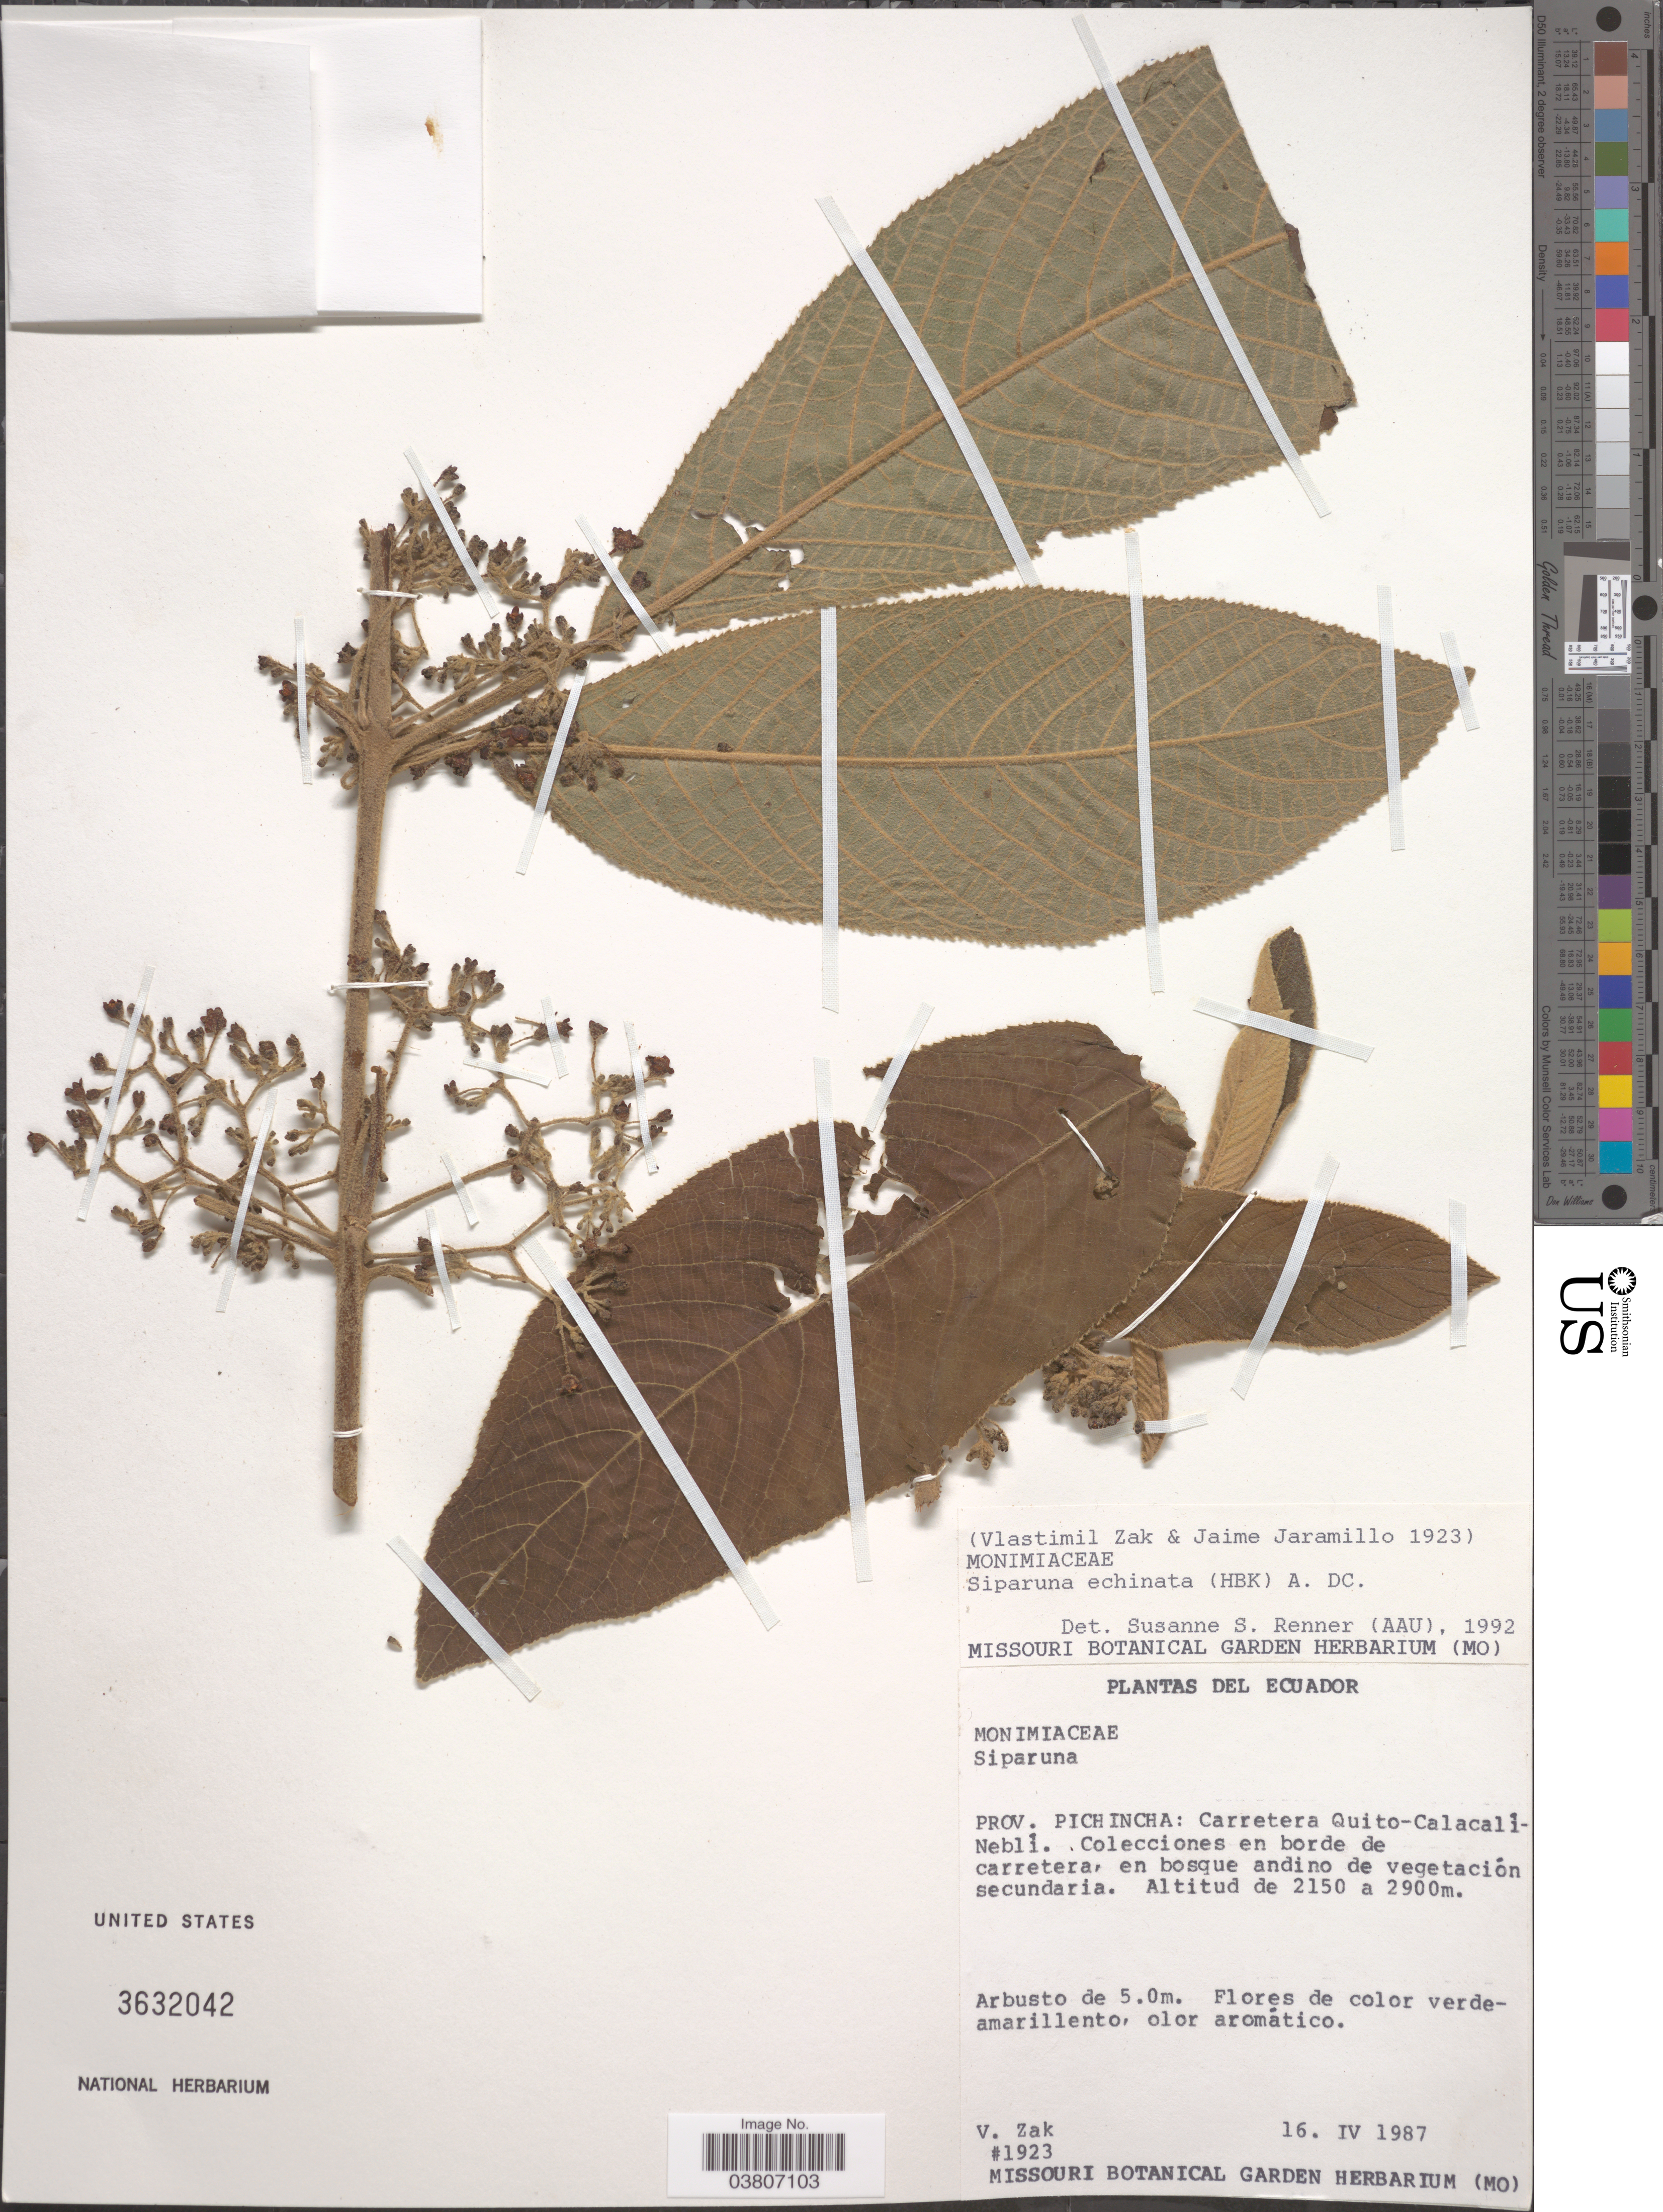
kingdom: Plantae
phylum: Tracheophyta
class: Magnoliopsida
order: Laurales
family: Siparunaceae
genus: Siparuna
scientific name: Siparuna echinata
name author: (Kunth) A. DC.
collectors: V. Zak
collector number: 1923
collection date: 1987-04-16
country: Ecuador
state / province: Pichincha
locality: Carretera Quito-Calacali-Nebli. En borde de carretera, en bosque andino de vegetación.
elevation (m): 2150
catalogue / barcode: US 3632042